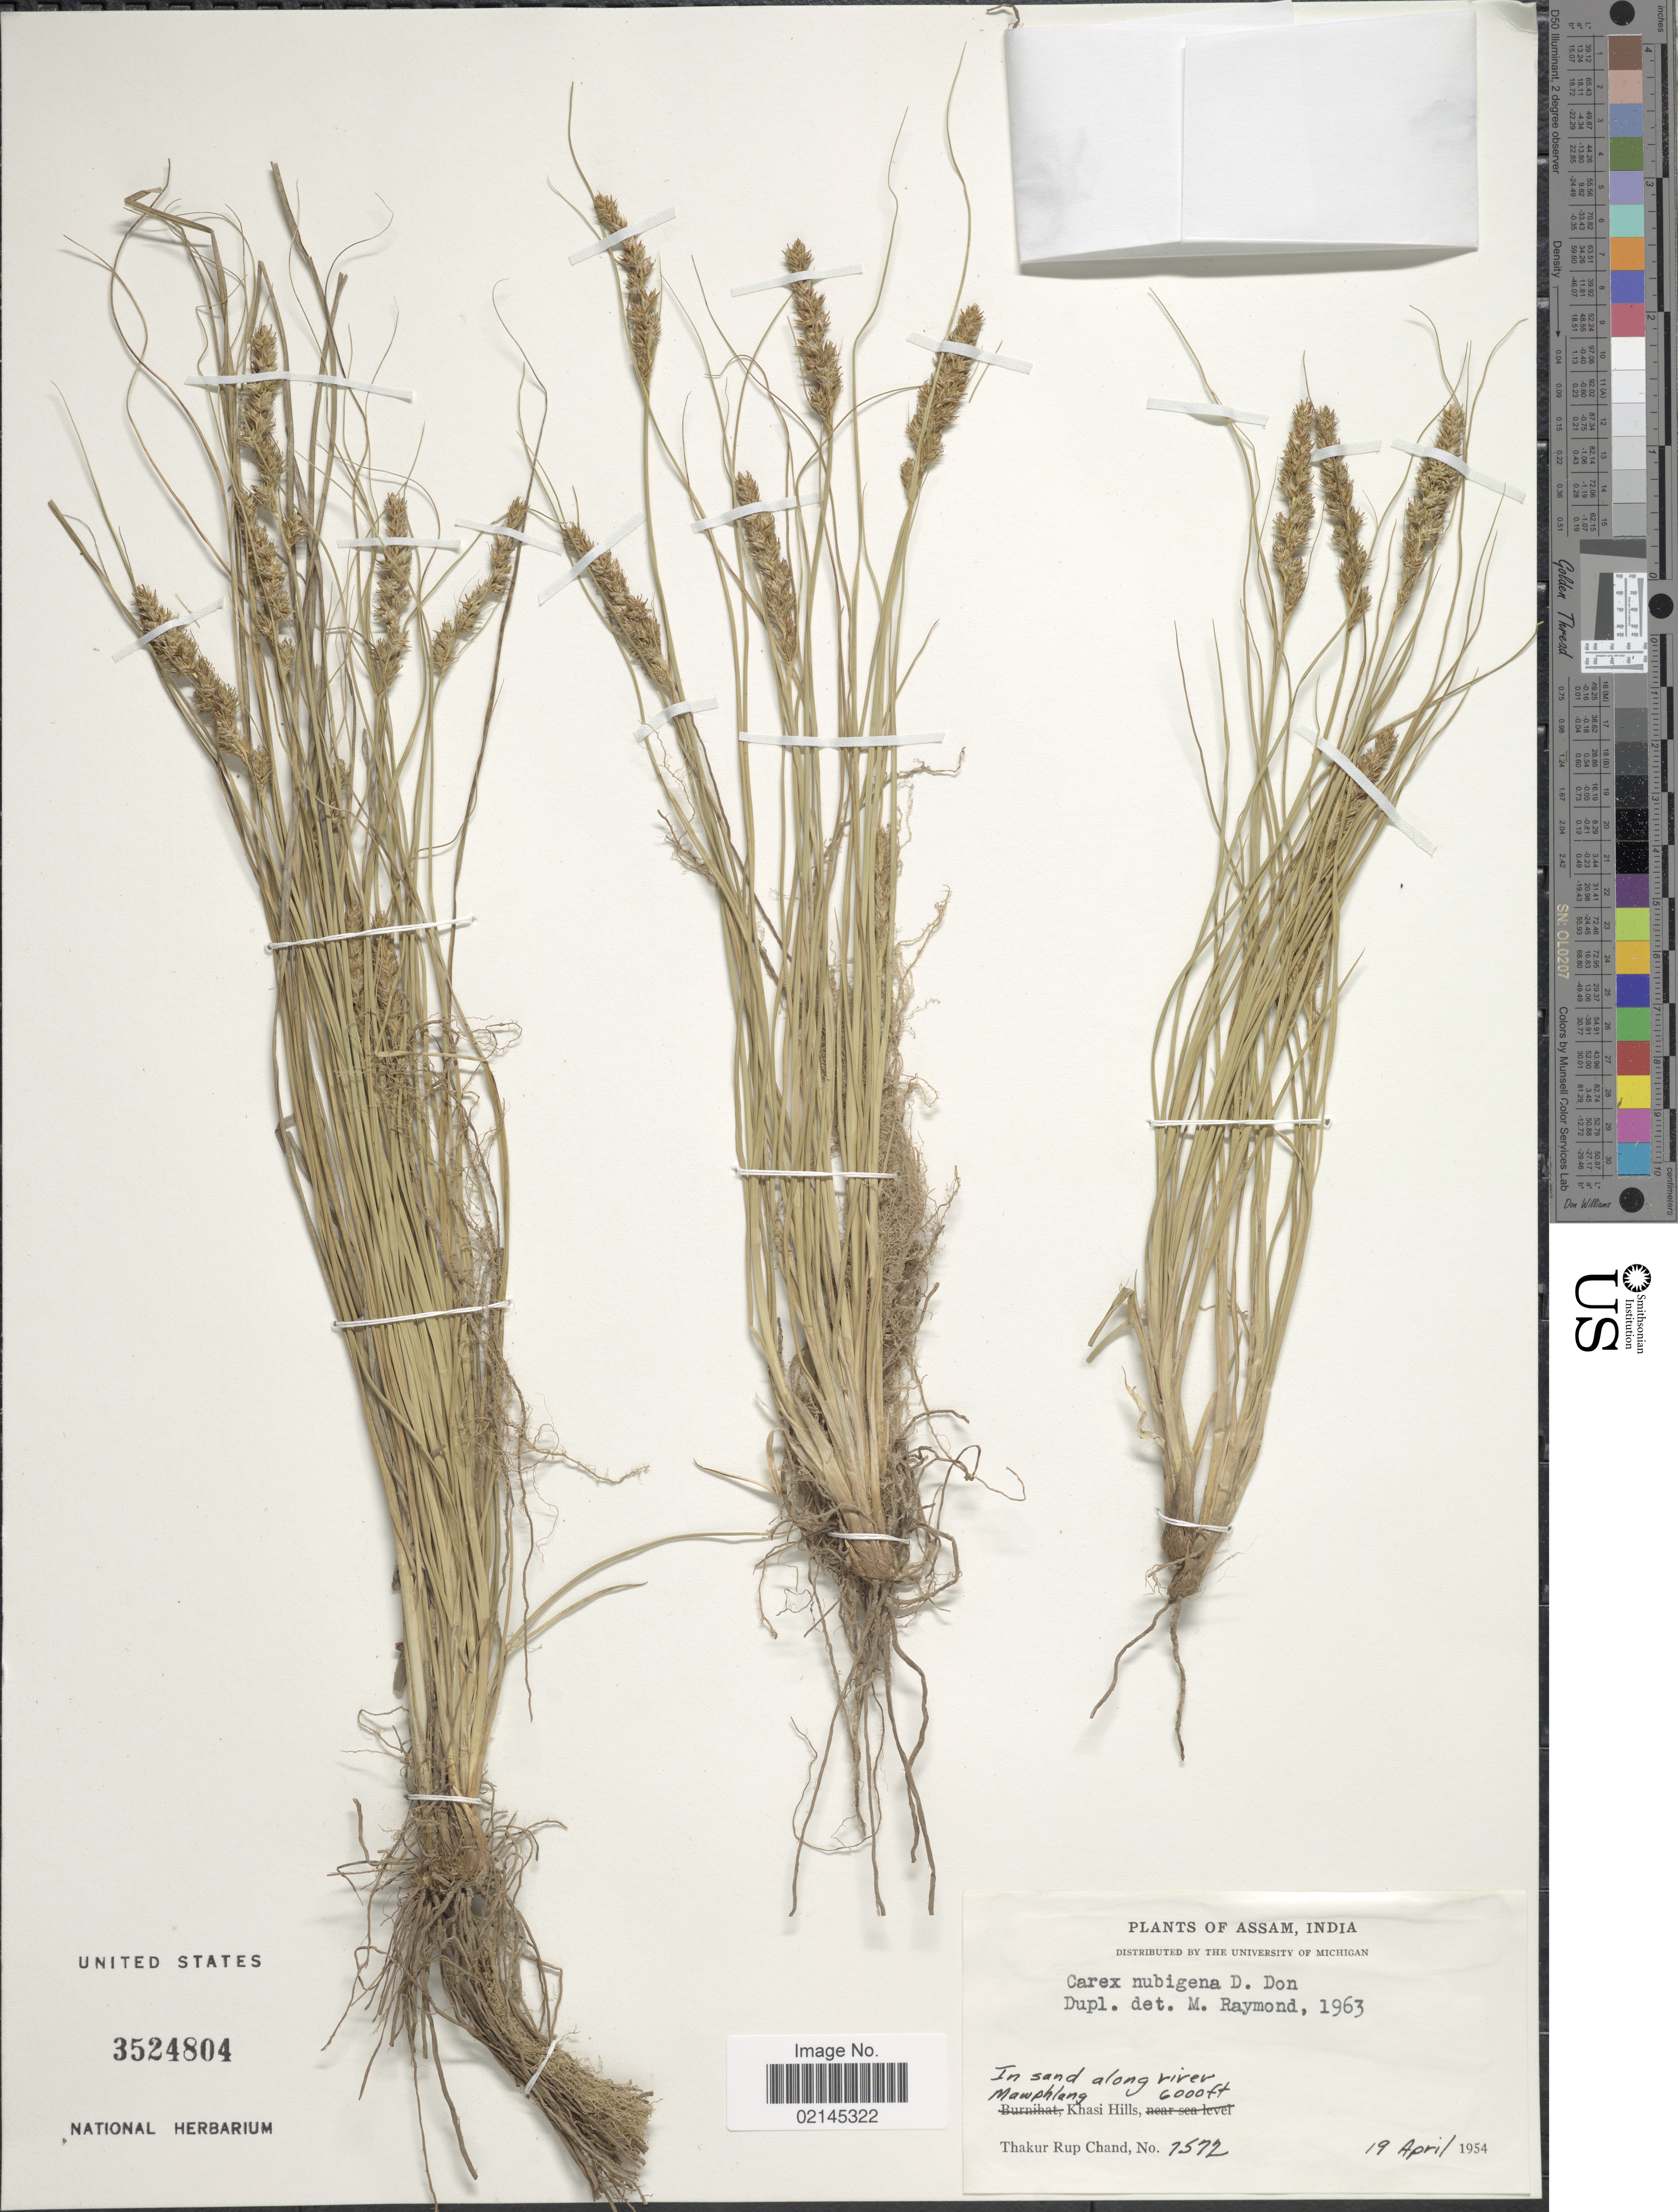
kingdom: Plantae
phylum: Tracheophyta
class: Liliopsida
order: Poales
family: Cyperaceae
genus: Carex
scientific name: Carex nubigena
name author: D. Don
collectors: T. R. Chand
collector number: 7572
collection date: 1954-04-19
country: India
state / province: Meghalaya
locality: Assam, India. In sand along river Mawphlang, Khasi Hills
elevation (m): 1829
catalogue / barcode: US 3524804